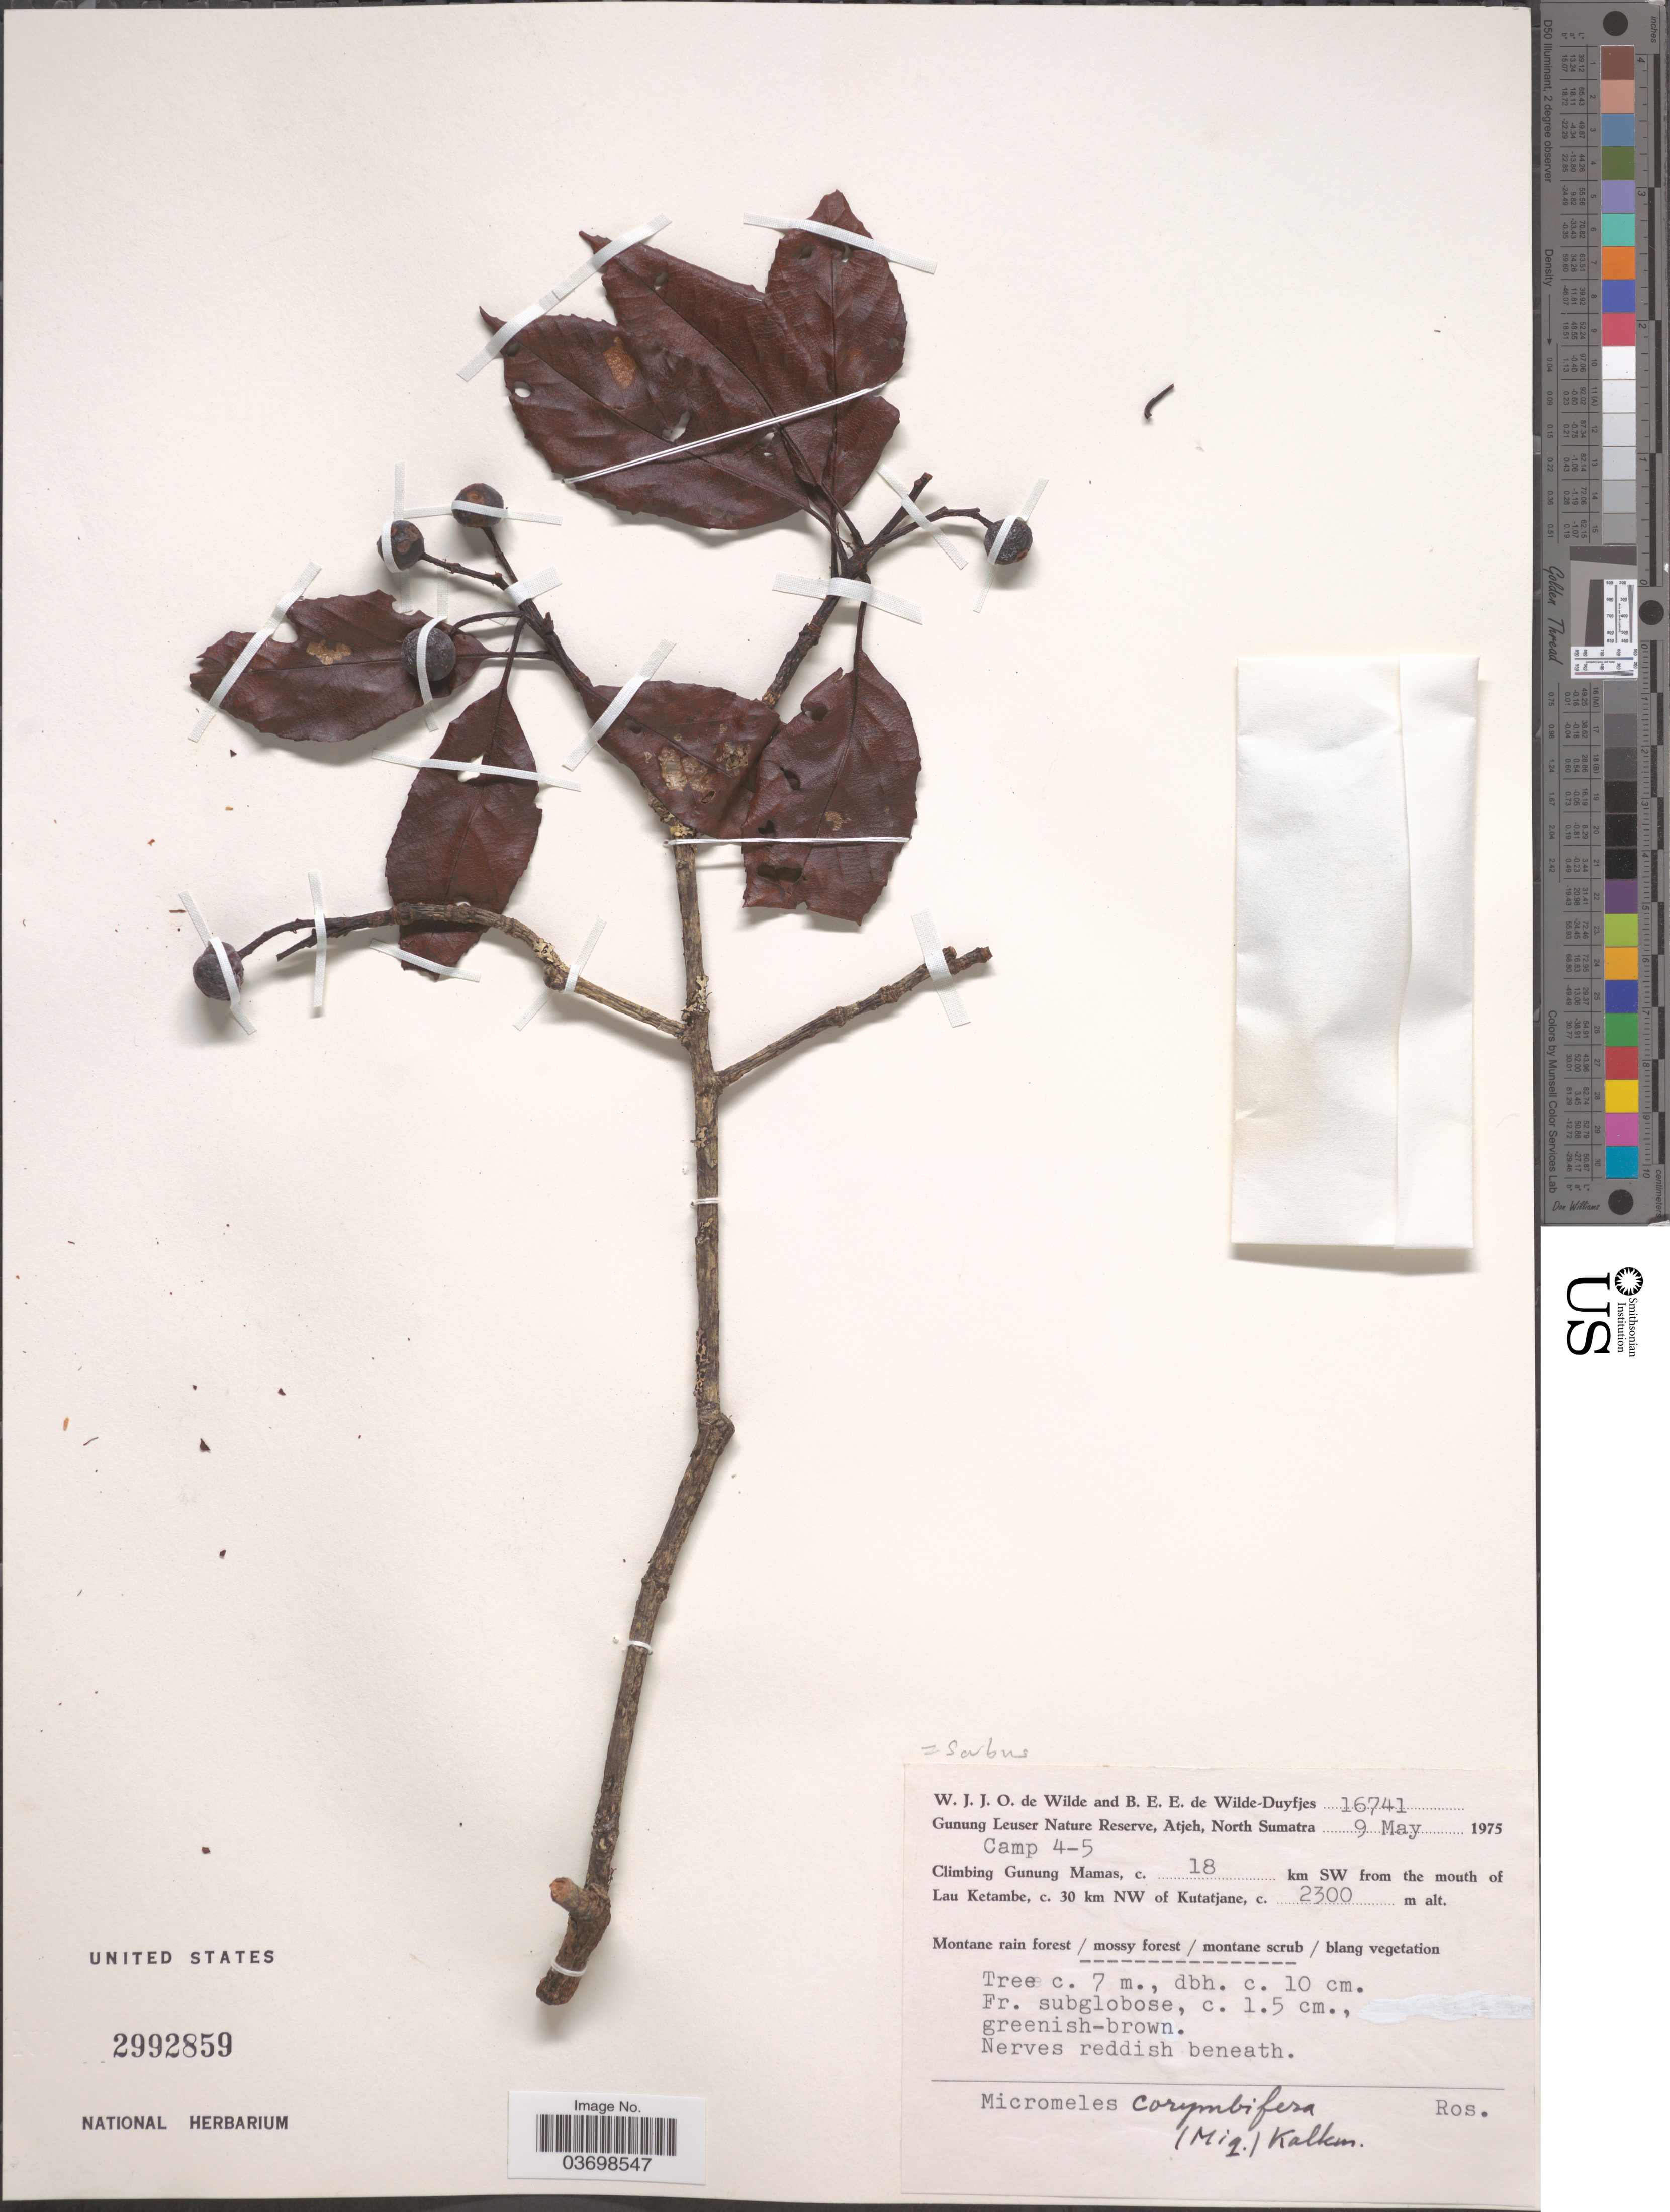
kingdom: Plantae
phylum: Tracheophyta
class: Magnoliopsida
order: Rosales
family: Rosaceae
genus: Sorbus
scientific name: Sorbus corymbifera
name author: (Miq.) T.H. Nguyên & Yakovlev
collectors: W. J. de Wilde & B. E. de Wilde-Duyfjes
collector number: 16741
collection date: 1975-05-09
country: Indonesia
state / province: Sumatra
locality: Gunung Leuser Nature Reserve, Atjeh, North Sumatra. Camp 4-5. Climbing Gunung Mamas, c. 18 km SW from the mouth of Lau Ketambe, c. 30 km NW of Kutatjane.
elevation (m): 2300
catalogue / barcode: US 2992859